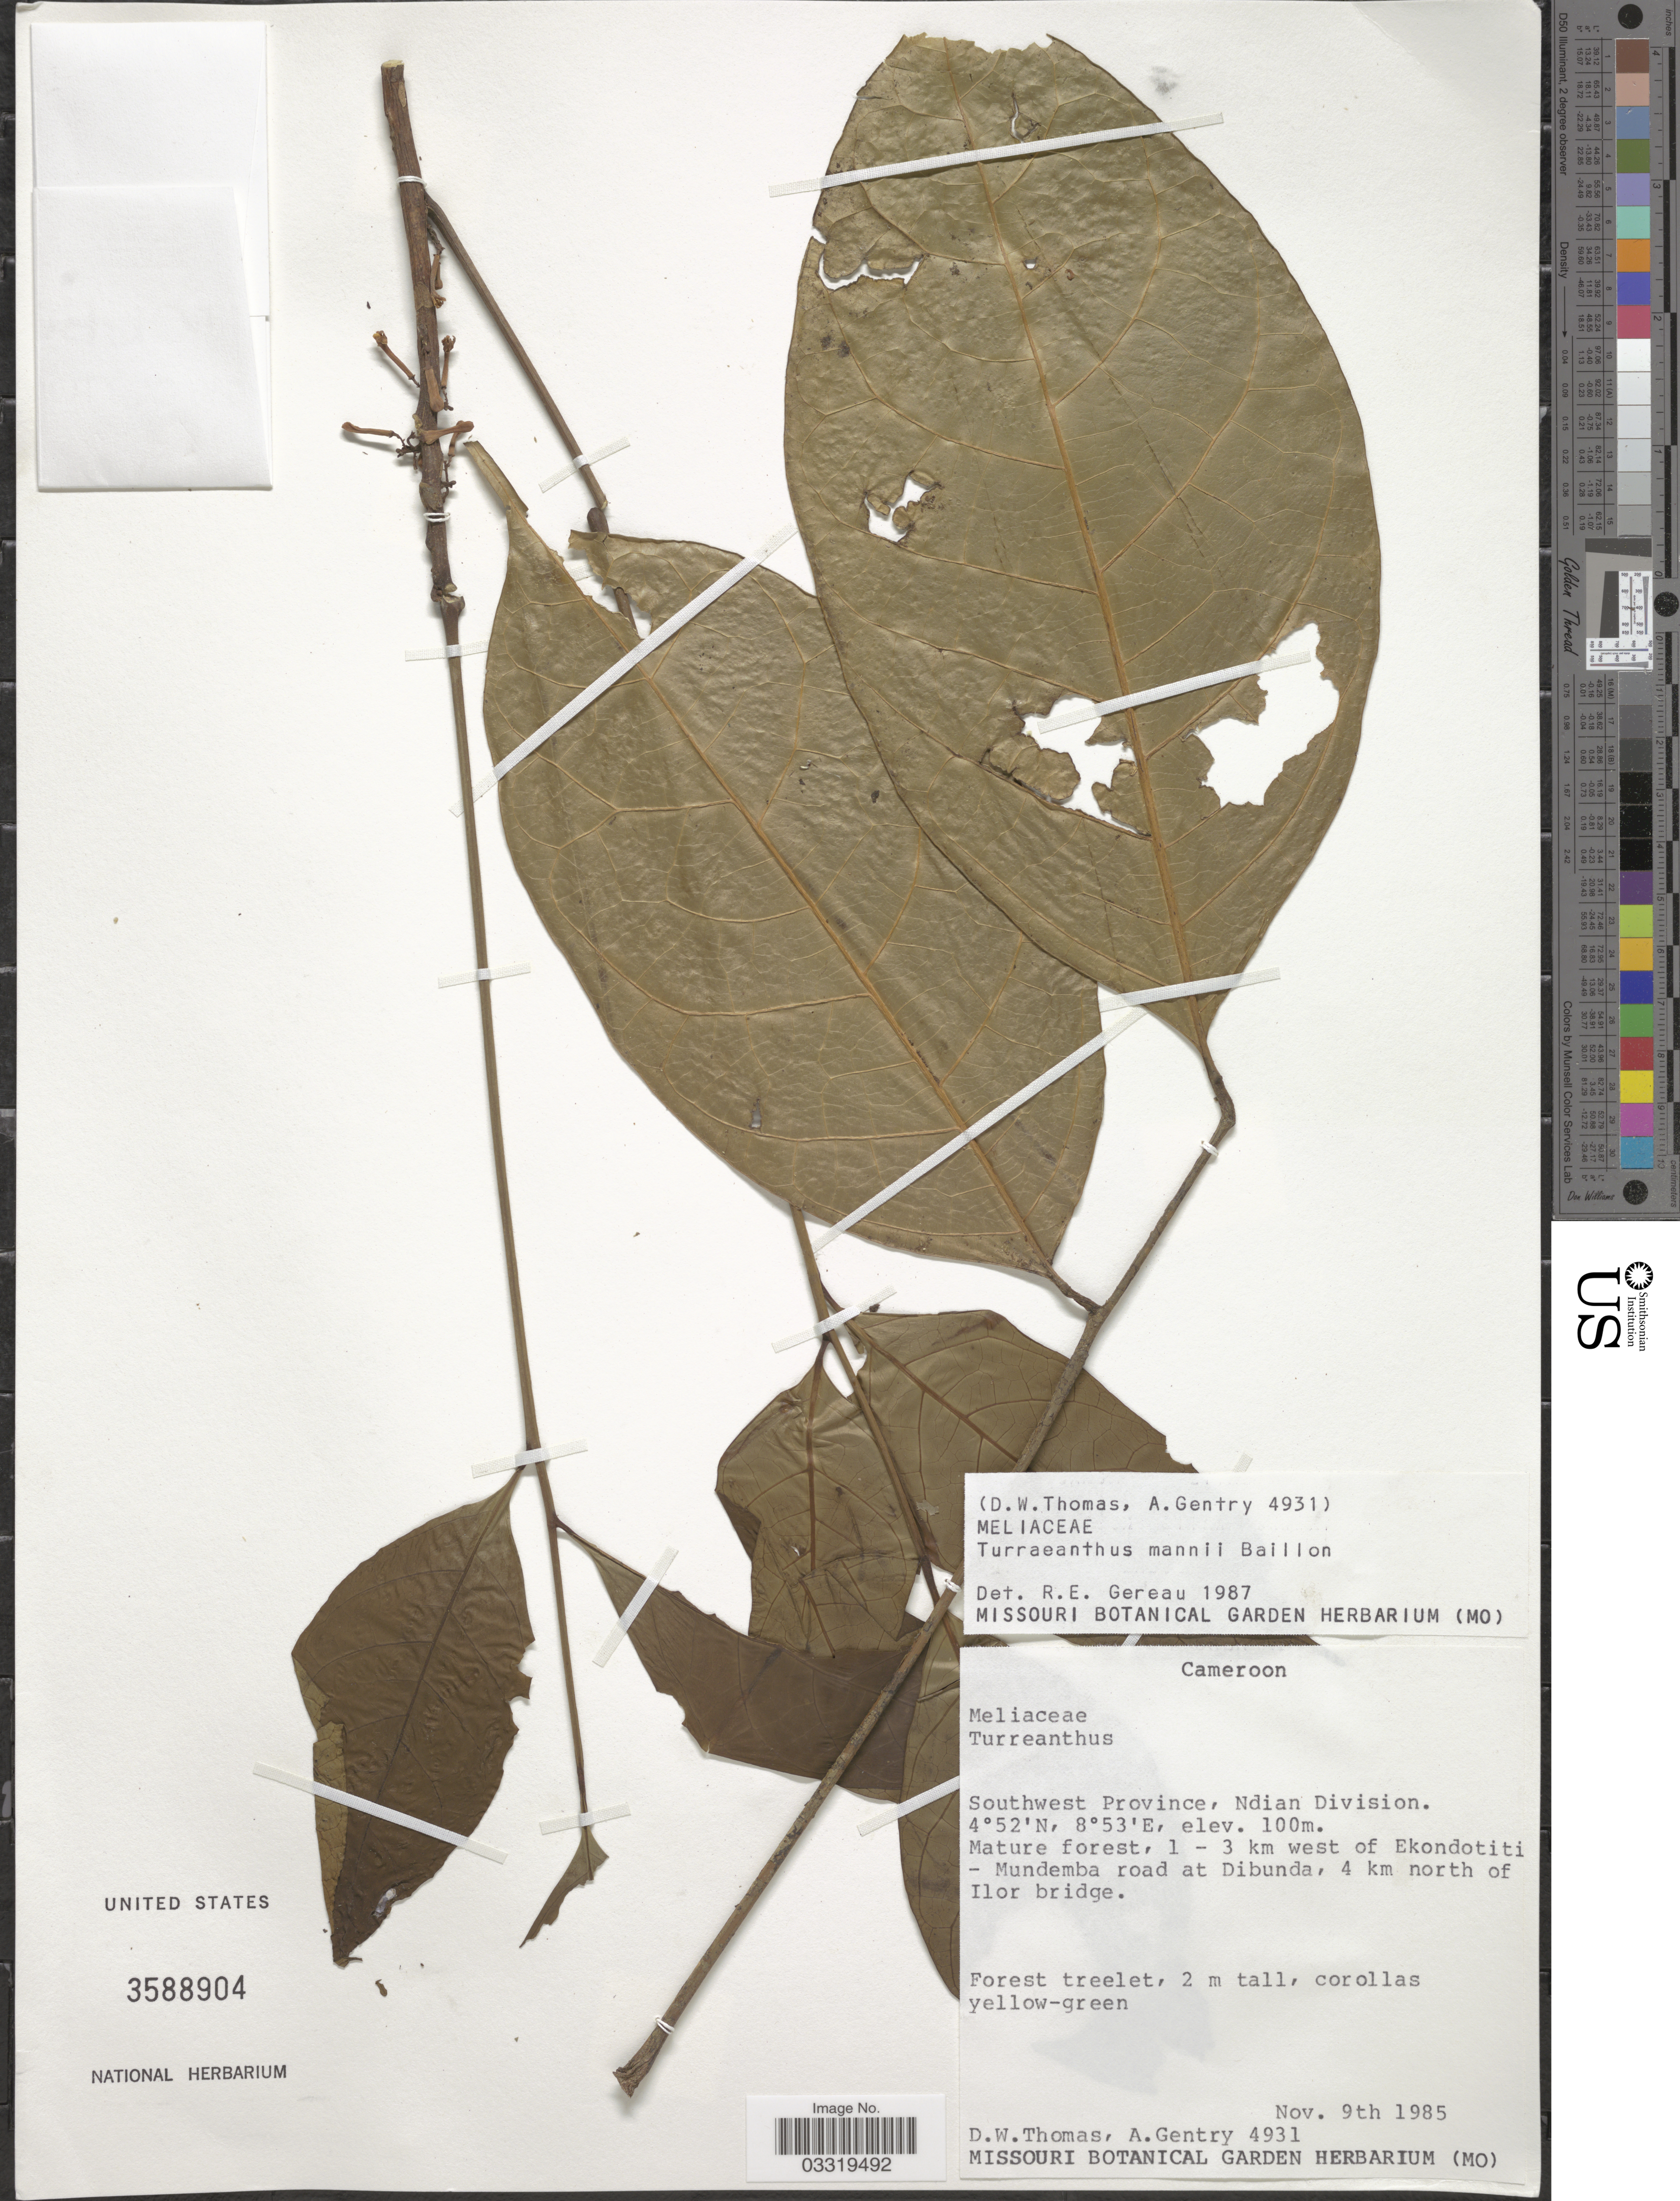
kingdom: Plantae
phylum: Tracheophyta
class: Magnoliopsida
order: Sapindales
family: Meliaceae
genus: Turraeanthus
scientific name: Turraeanthus mannii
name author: Baill.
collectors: D. W. Thomas & A. H. Gentry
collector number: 4931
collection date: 1985-11-09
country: Cameroon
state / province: Sud-Ouest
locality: Southwest Province, Ndian Division. Mature forest, 1-3 km west of Ekondotiti - Mundemba road at Dibunda, 4 km north of Ilor bridge.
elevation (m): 100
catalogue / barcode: US 3588904